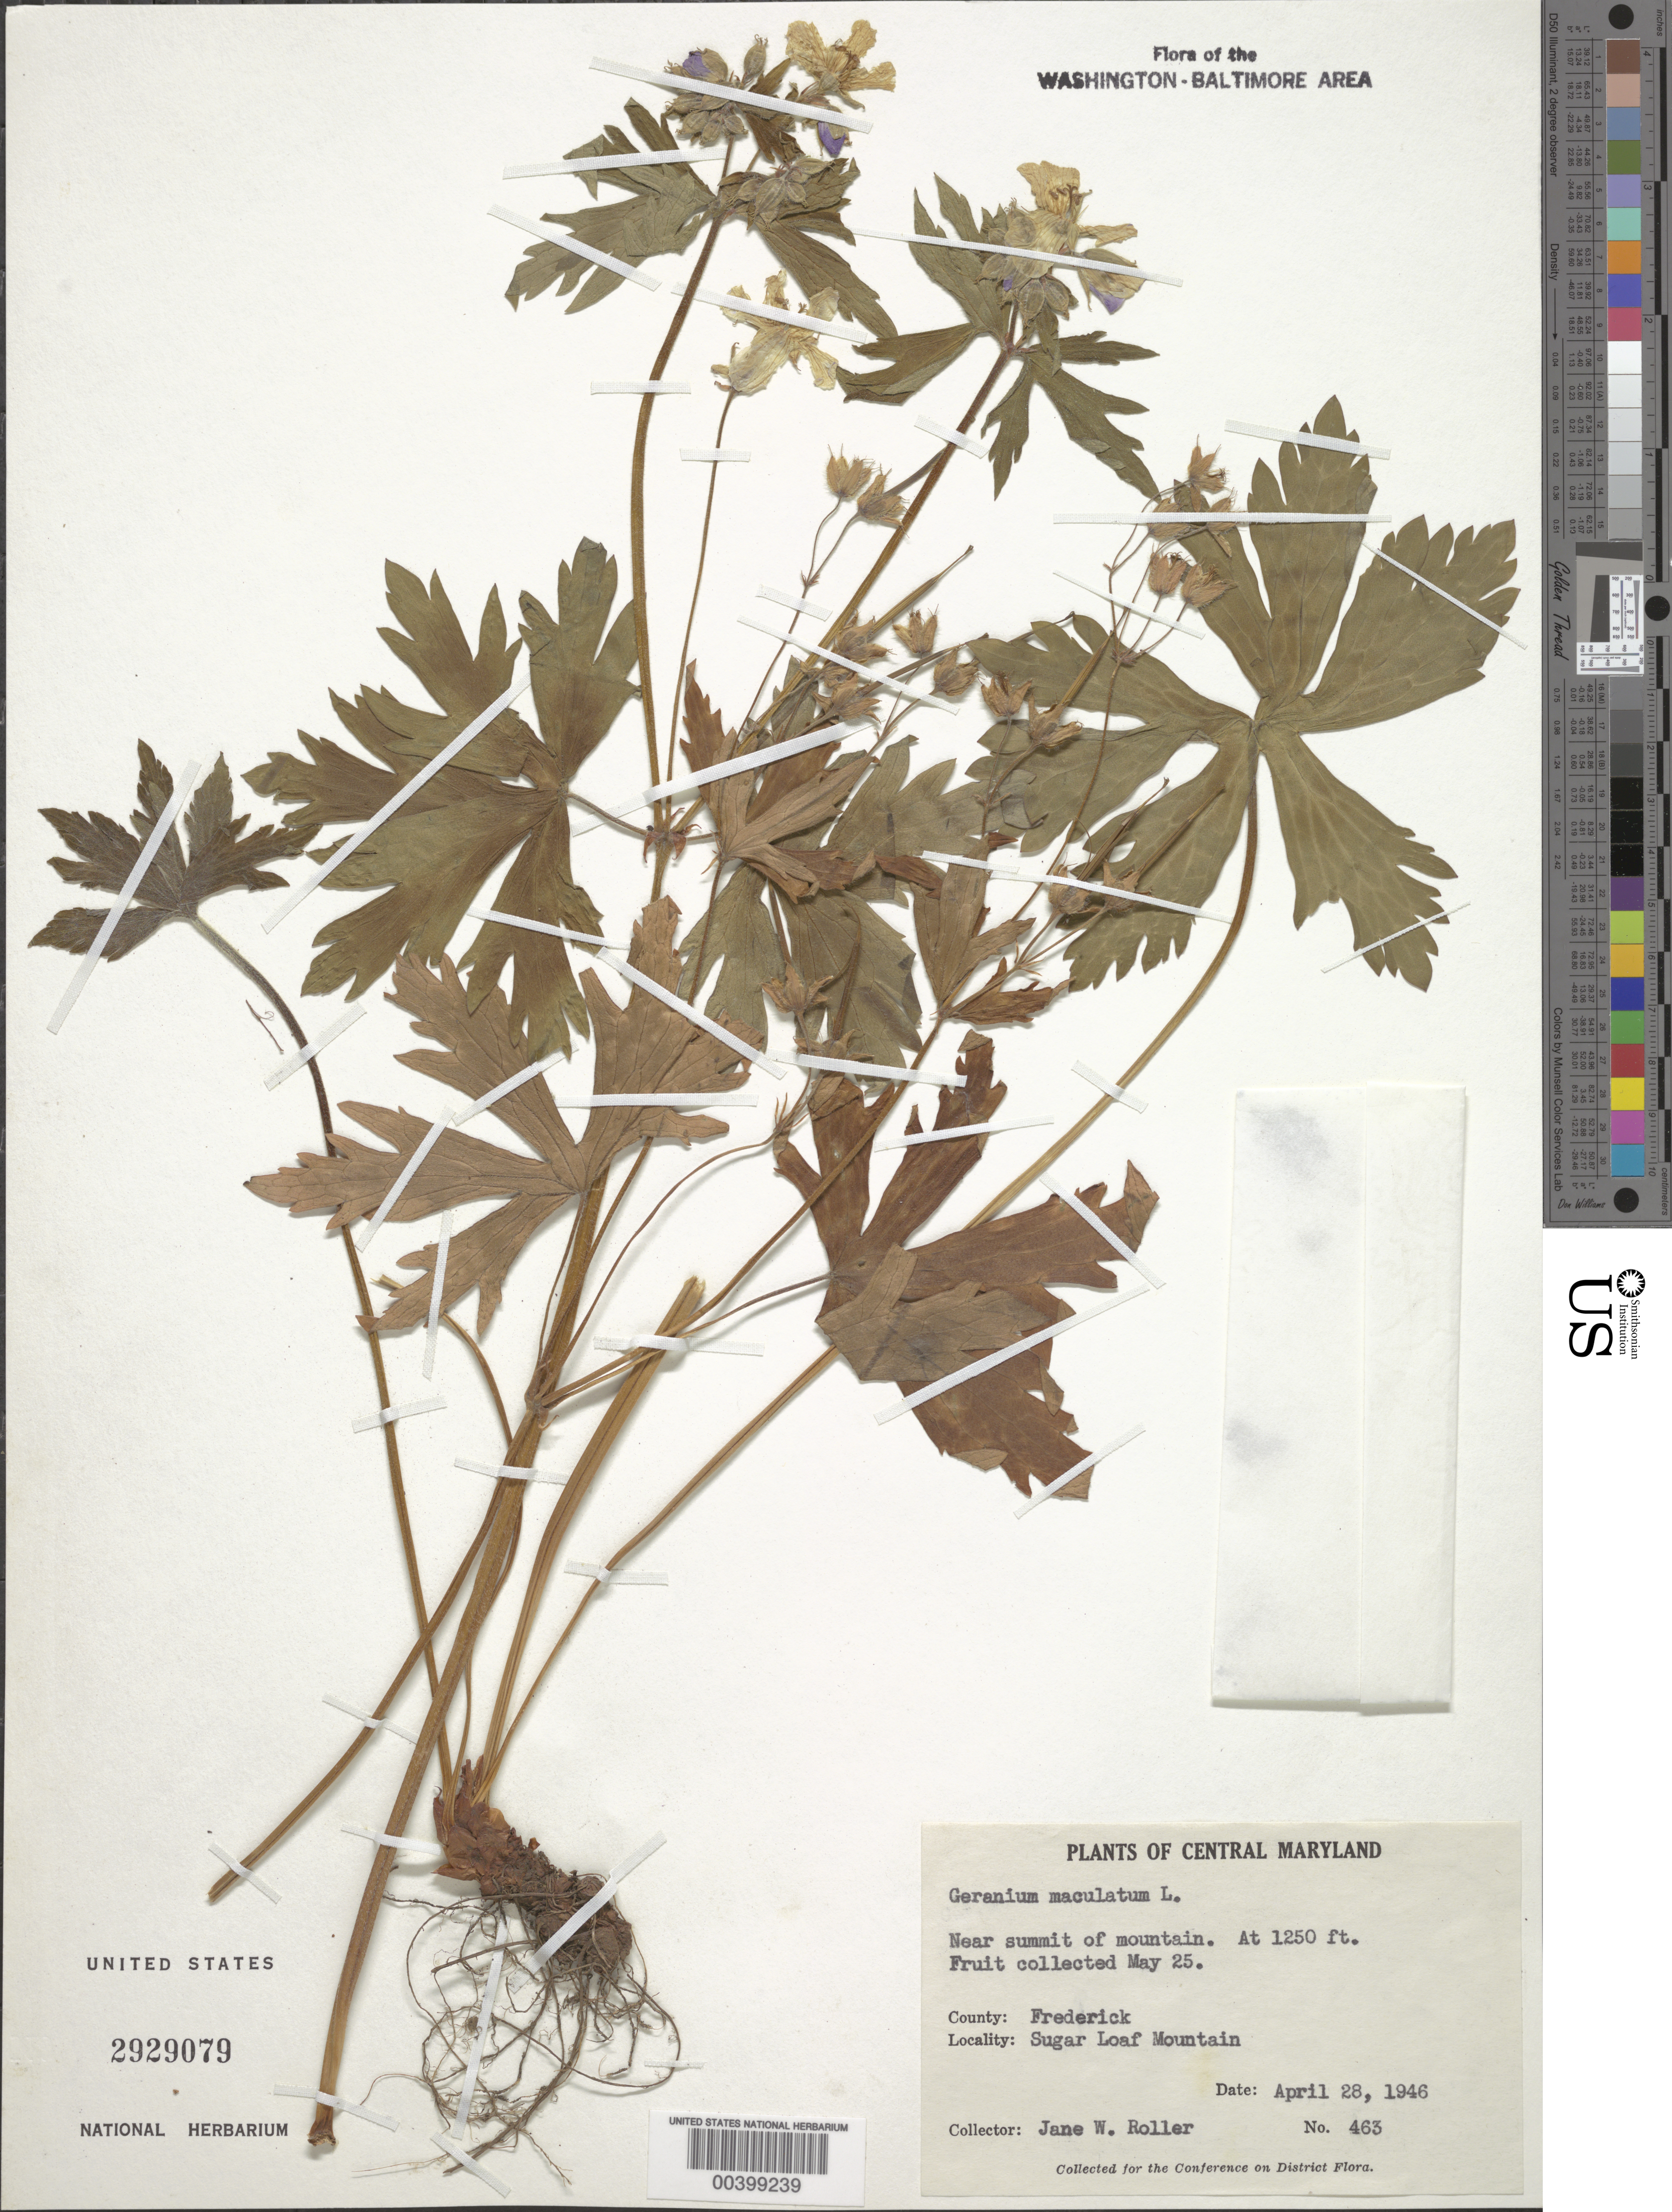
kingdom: Plantae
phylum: Tracheophyta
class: Magnoliopsida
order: Geraniales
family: Geraniaceae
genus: Geranium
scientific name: Geranium maculatum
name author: L.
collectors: J. W. Roller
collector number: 463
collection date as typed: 28 Apr 1946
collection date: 1946-04-28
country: United States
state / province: Maryland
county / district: Frederick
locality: Sugar Loaf Mountain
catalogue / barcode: US 2929079